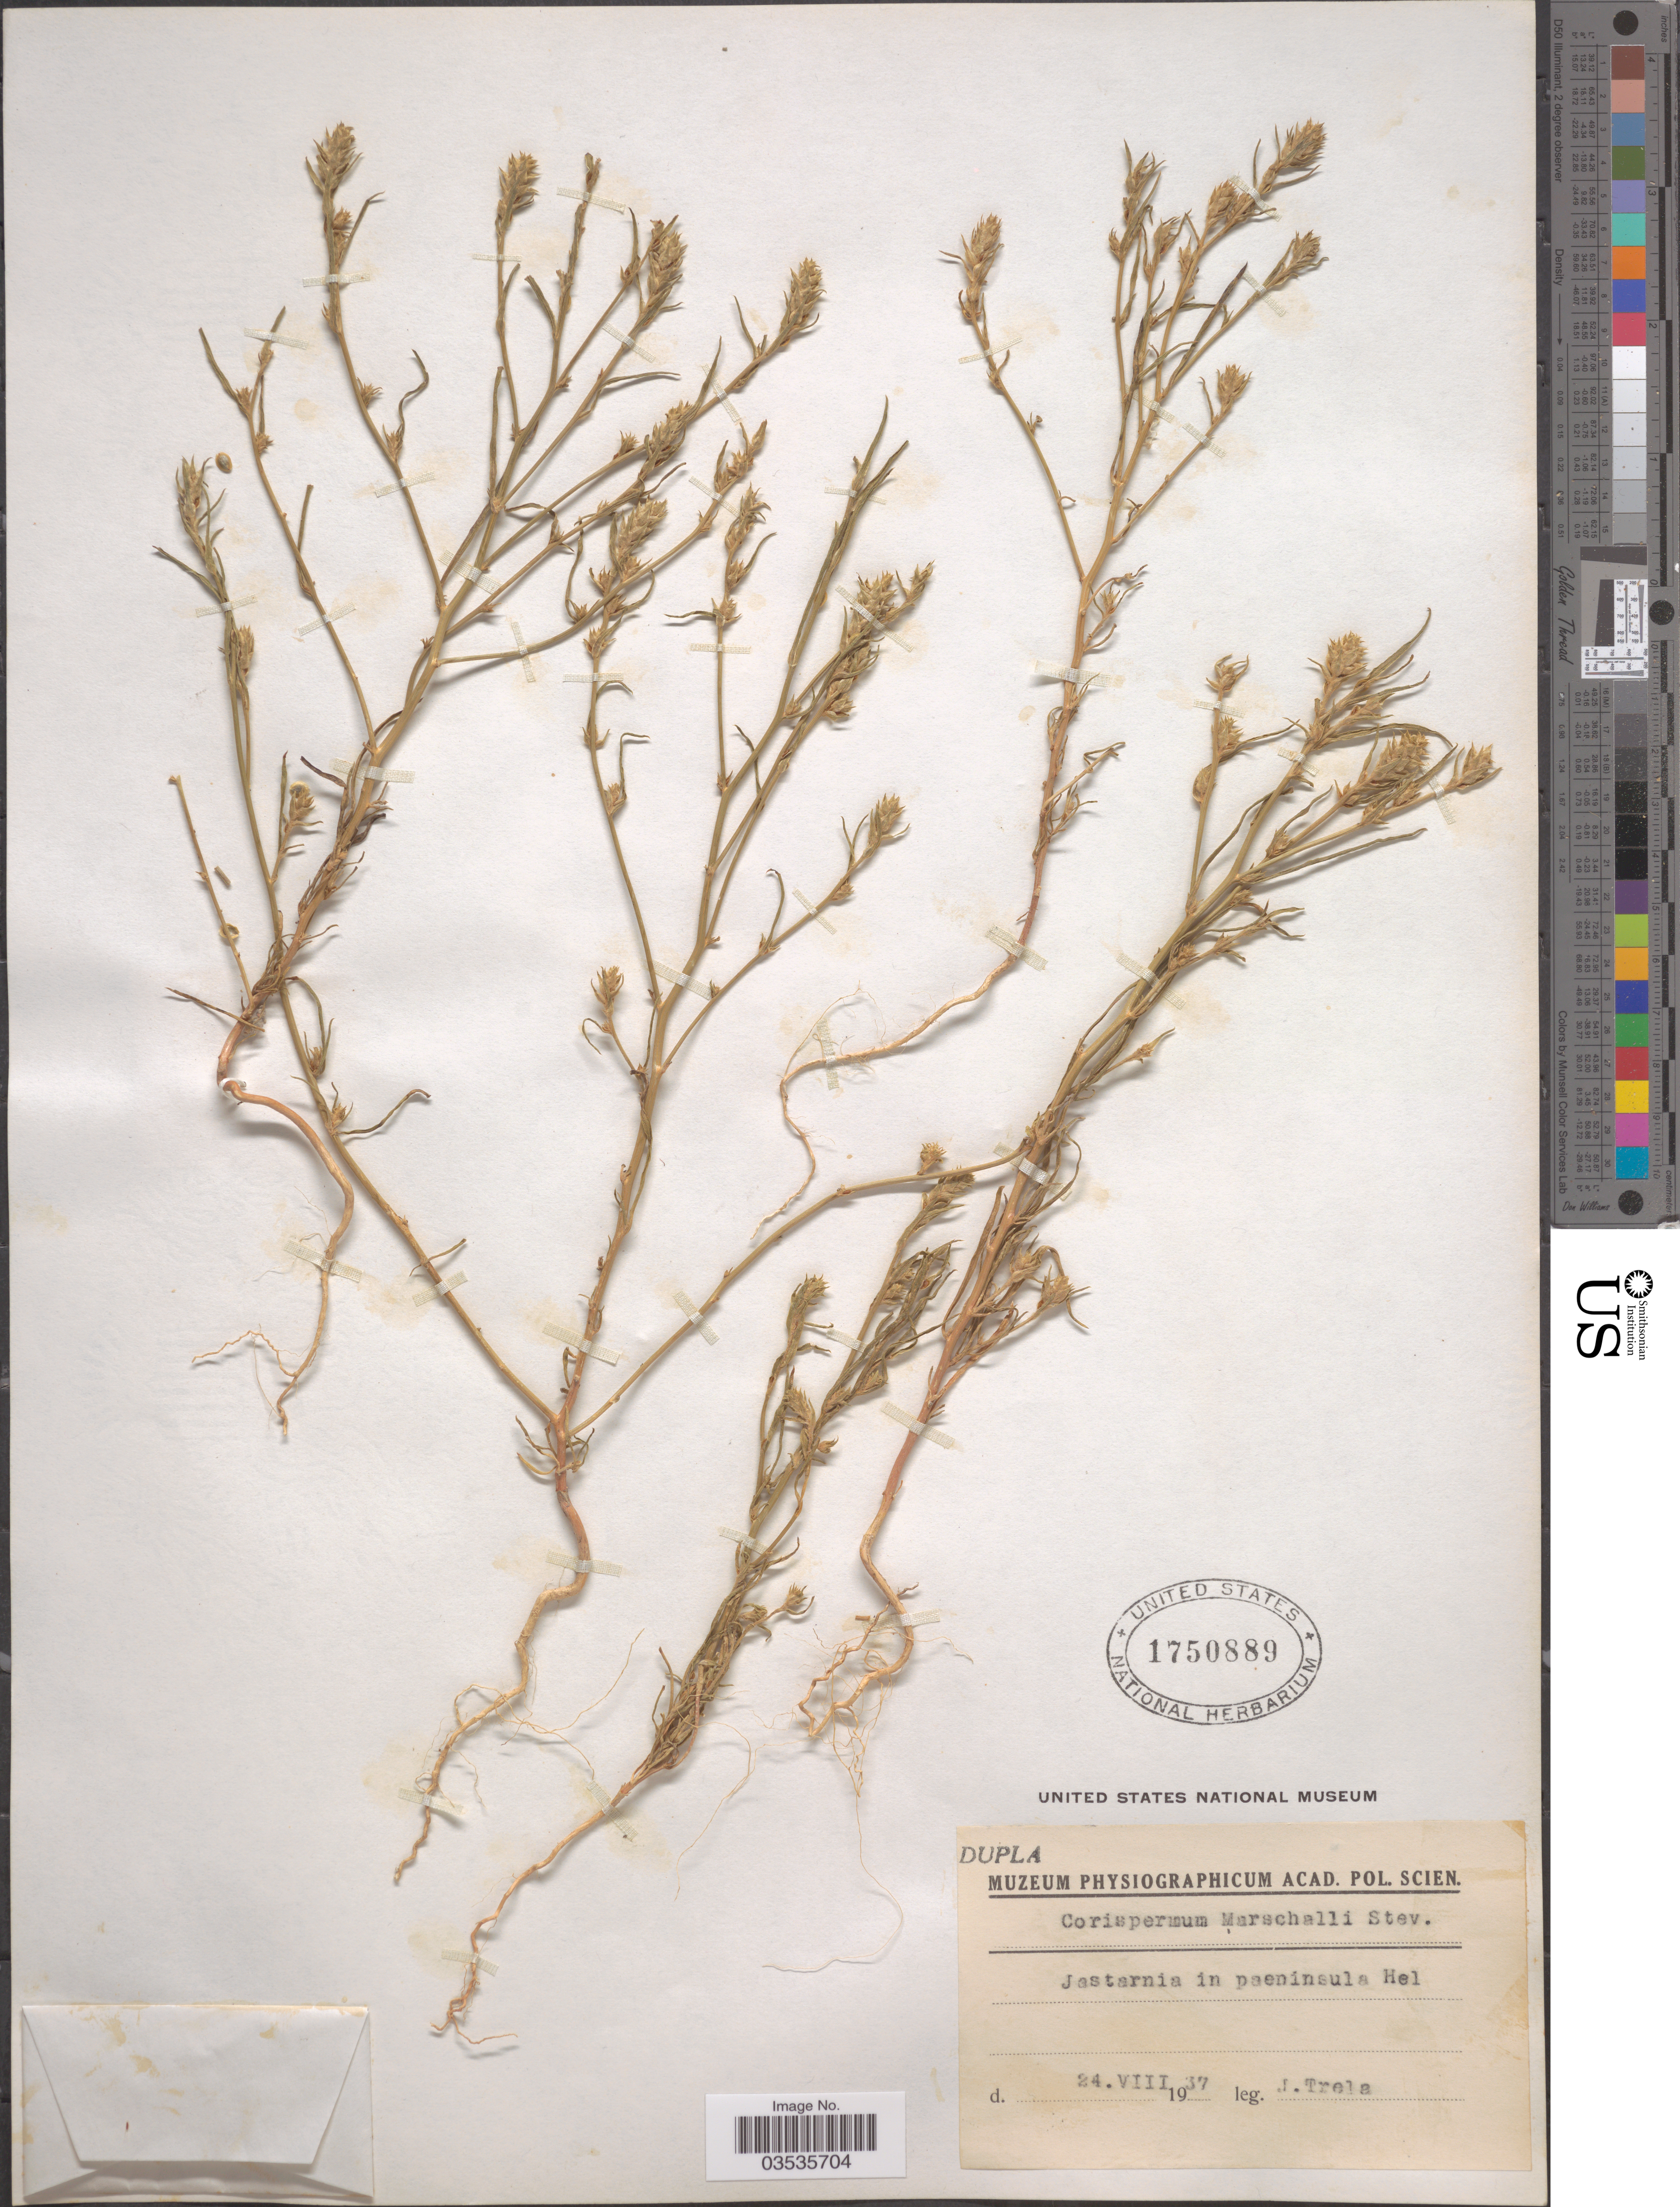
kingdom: Plantae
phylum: Tracheophyta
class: Magnoliopsida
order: Caryophyllales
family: Amaranthaceae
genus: Corispermum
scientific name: Corispermum marschallii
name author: Steven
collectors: J. Trela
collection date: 1937-08-24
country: Poland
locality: Jastarnia in paeninsula Hel.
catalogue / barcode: US 1750889